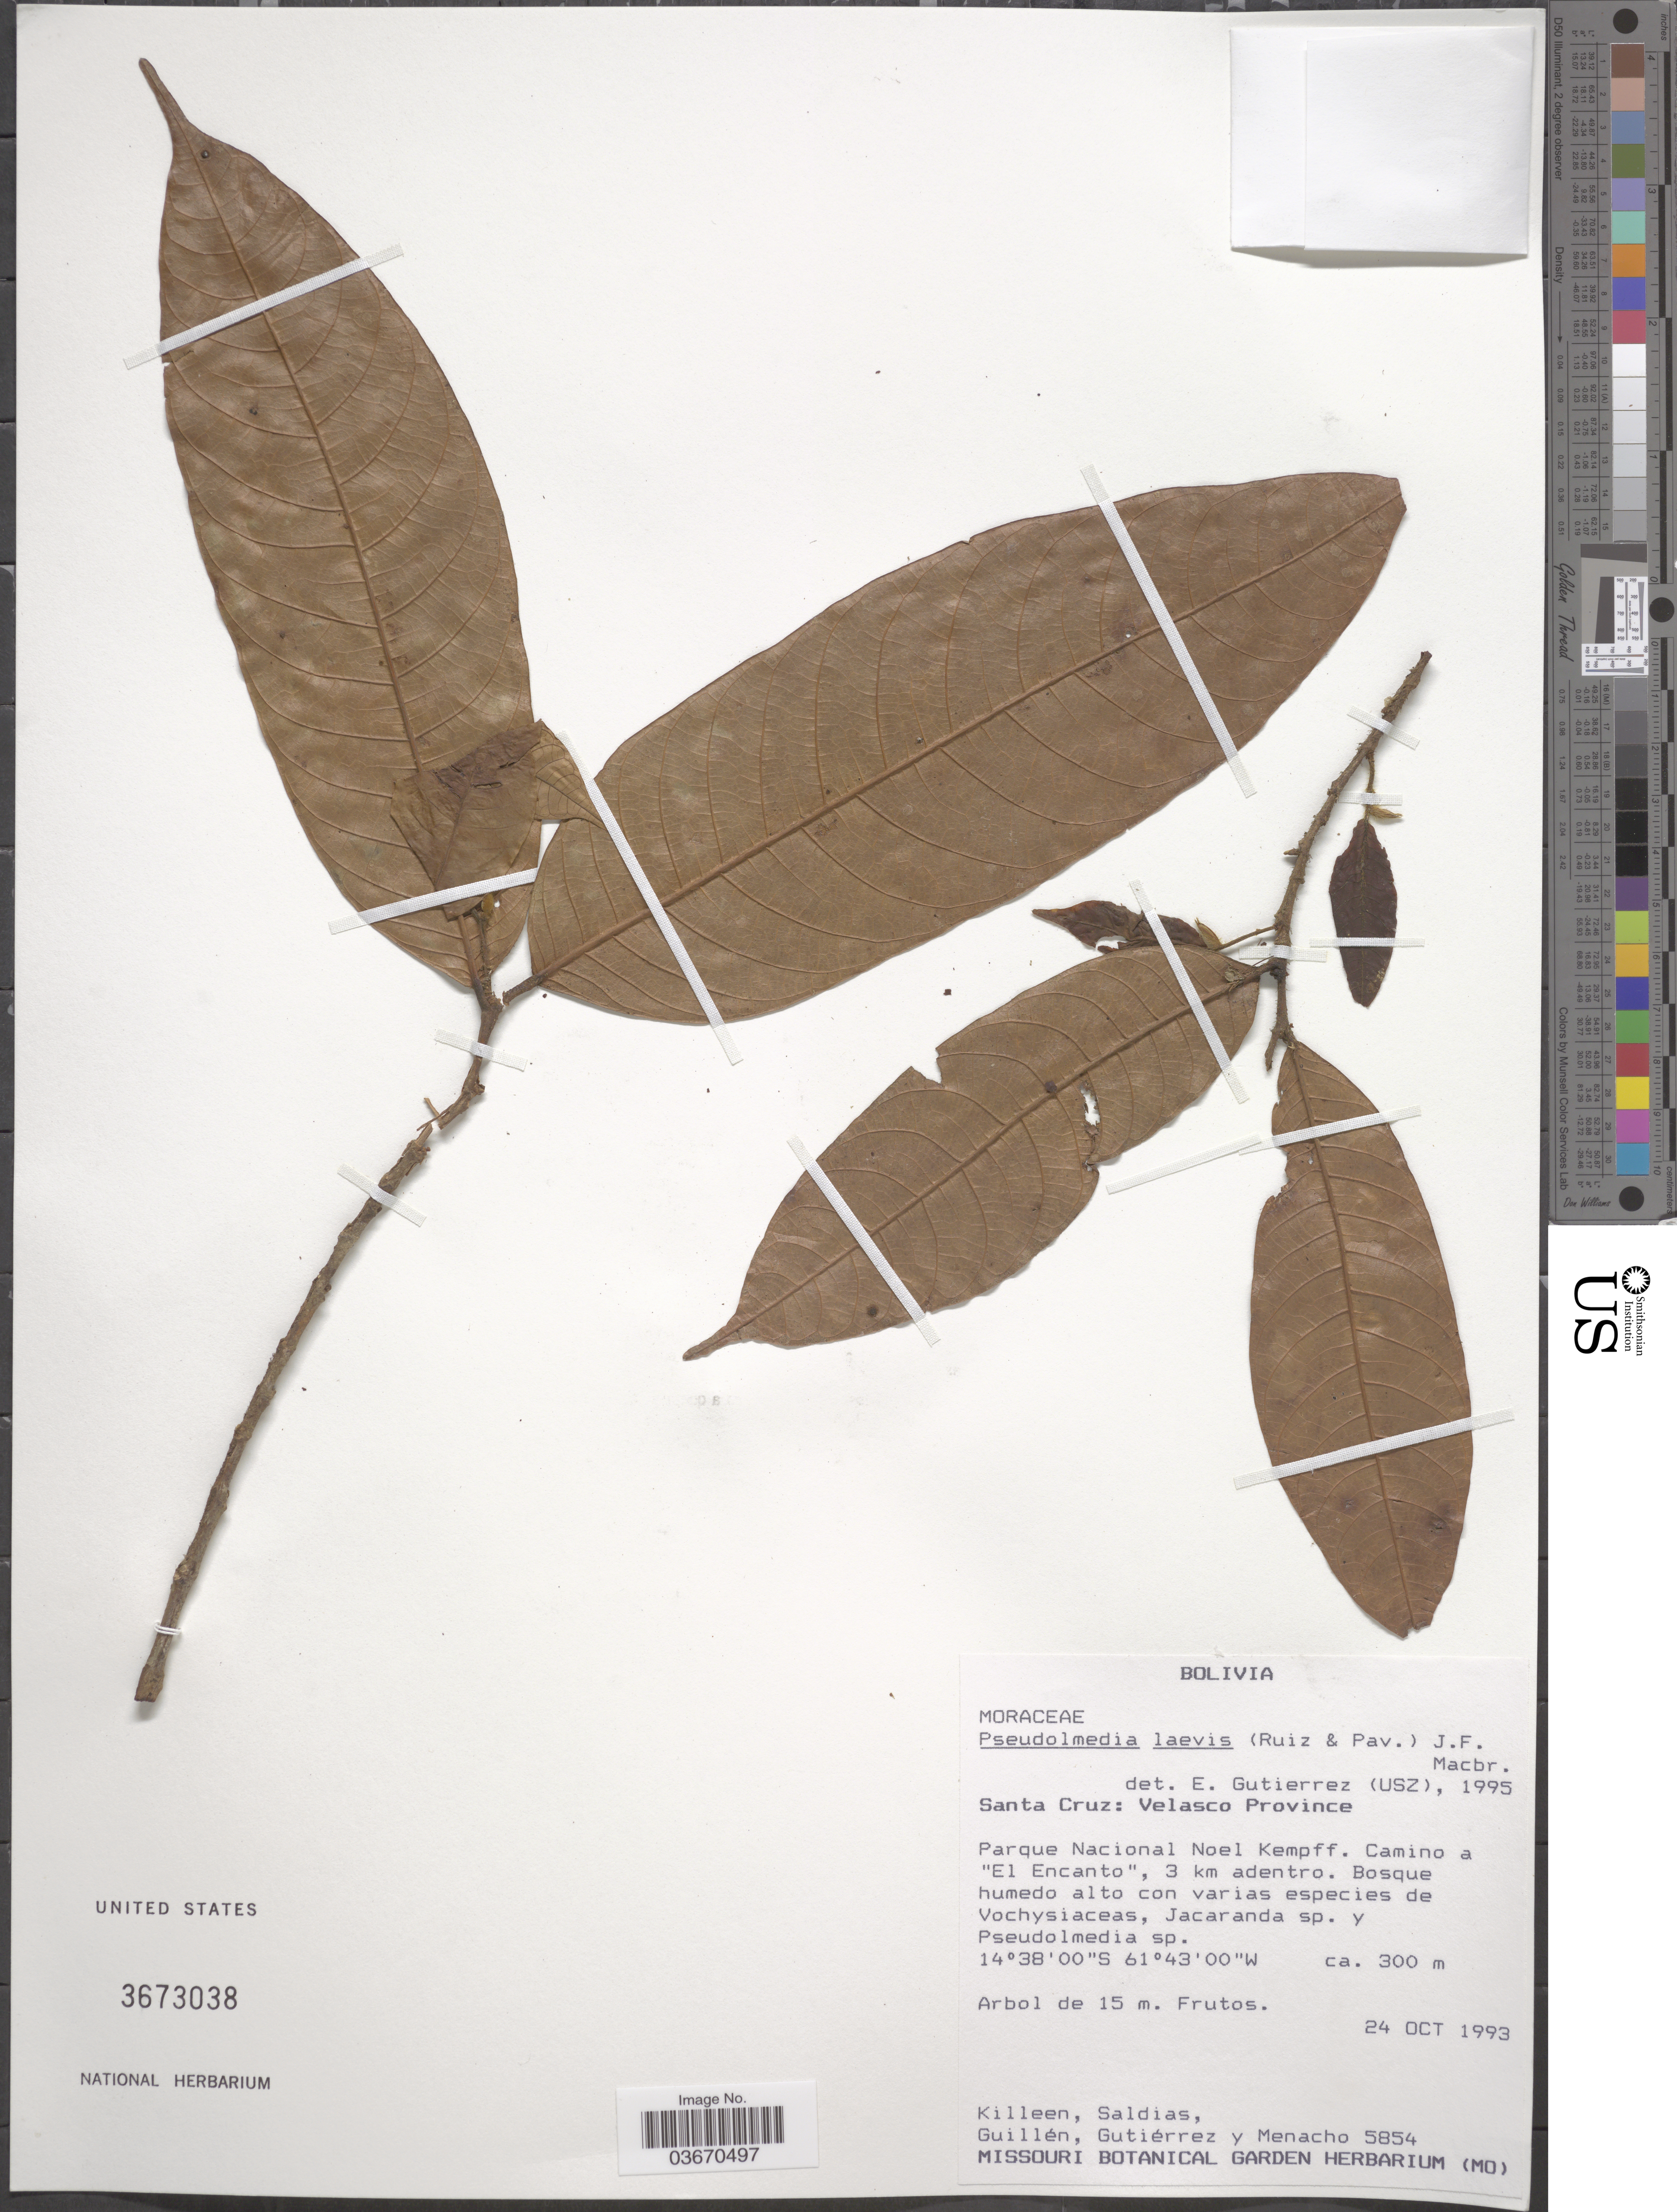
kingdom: Plantae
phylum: Tracheophyta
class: Magnoliopsida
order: Rosales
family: Moraceae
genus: Pseudolmedia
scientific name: Pseudolmedia laevis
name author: (Ruiz & Pav.) J.F. Macbr.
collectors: Killeen, --, -. Saldias, -- Guillen, Gutiérrez, -- & Menacho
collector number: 5854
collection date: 1993-10-24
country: Bolivia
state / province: Santa Cruz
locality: Velasco Province. Parque Nacional Noel Kempff. Camino a "El Encanto", 3 km adentro.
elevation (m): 300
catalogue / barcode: US 3673038